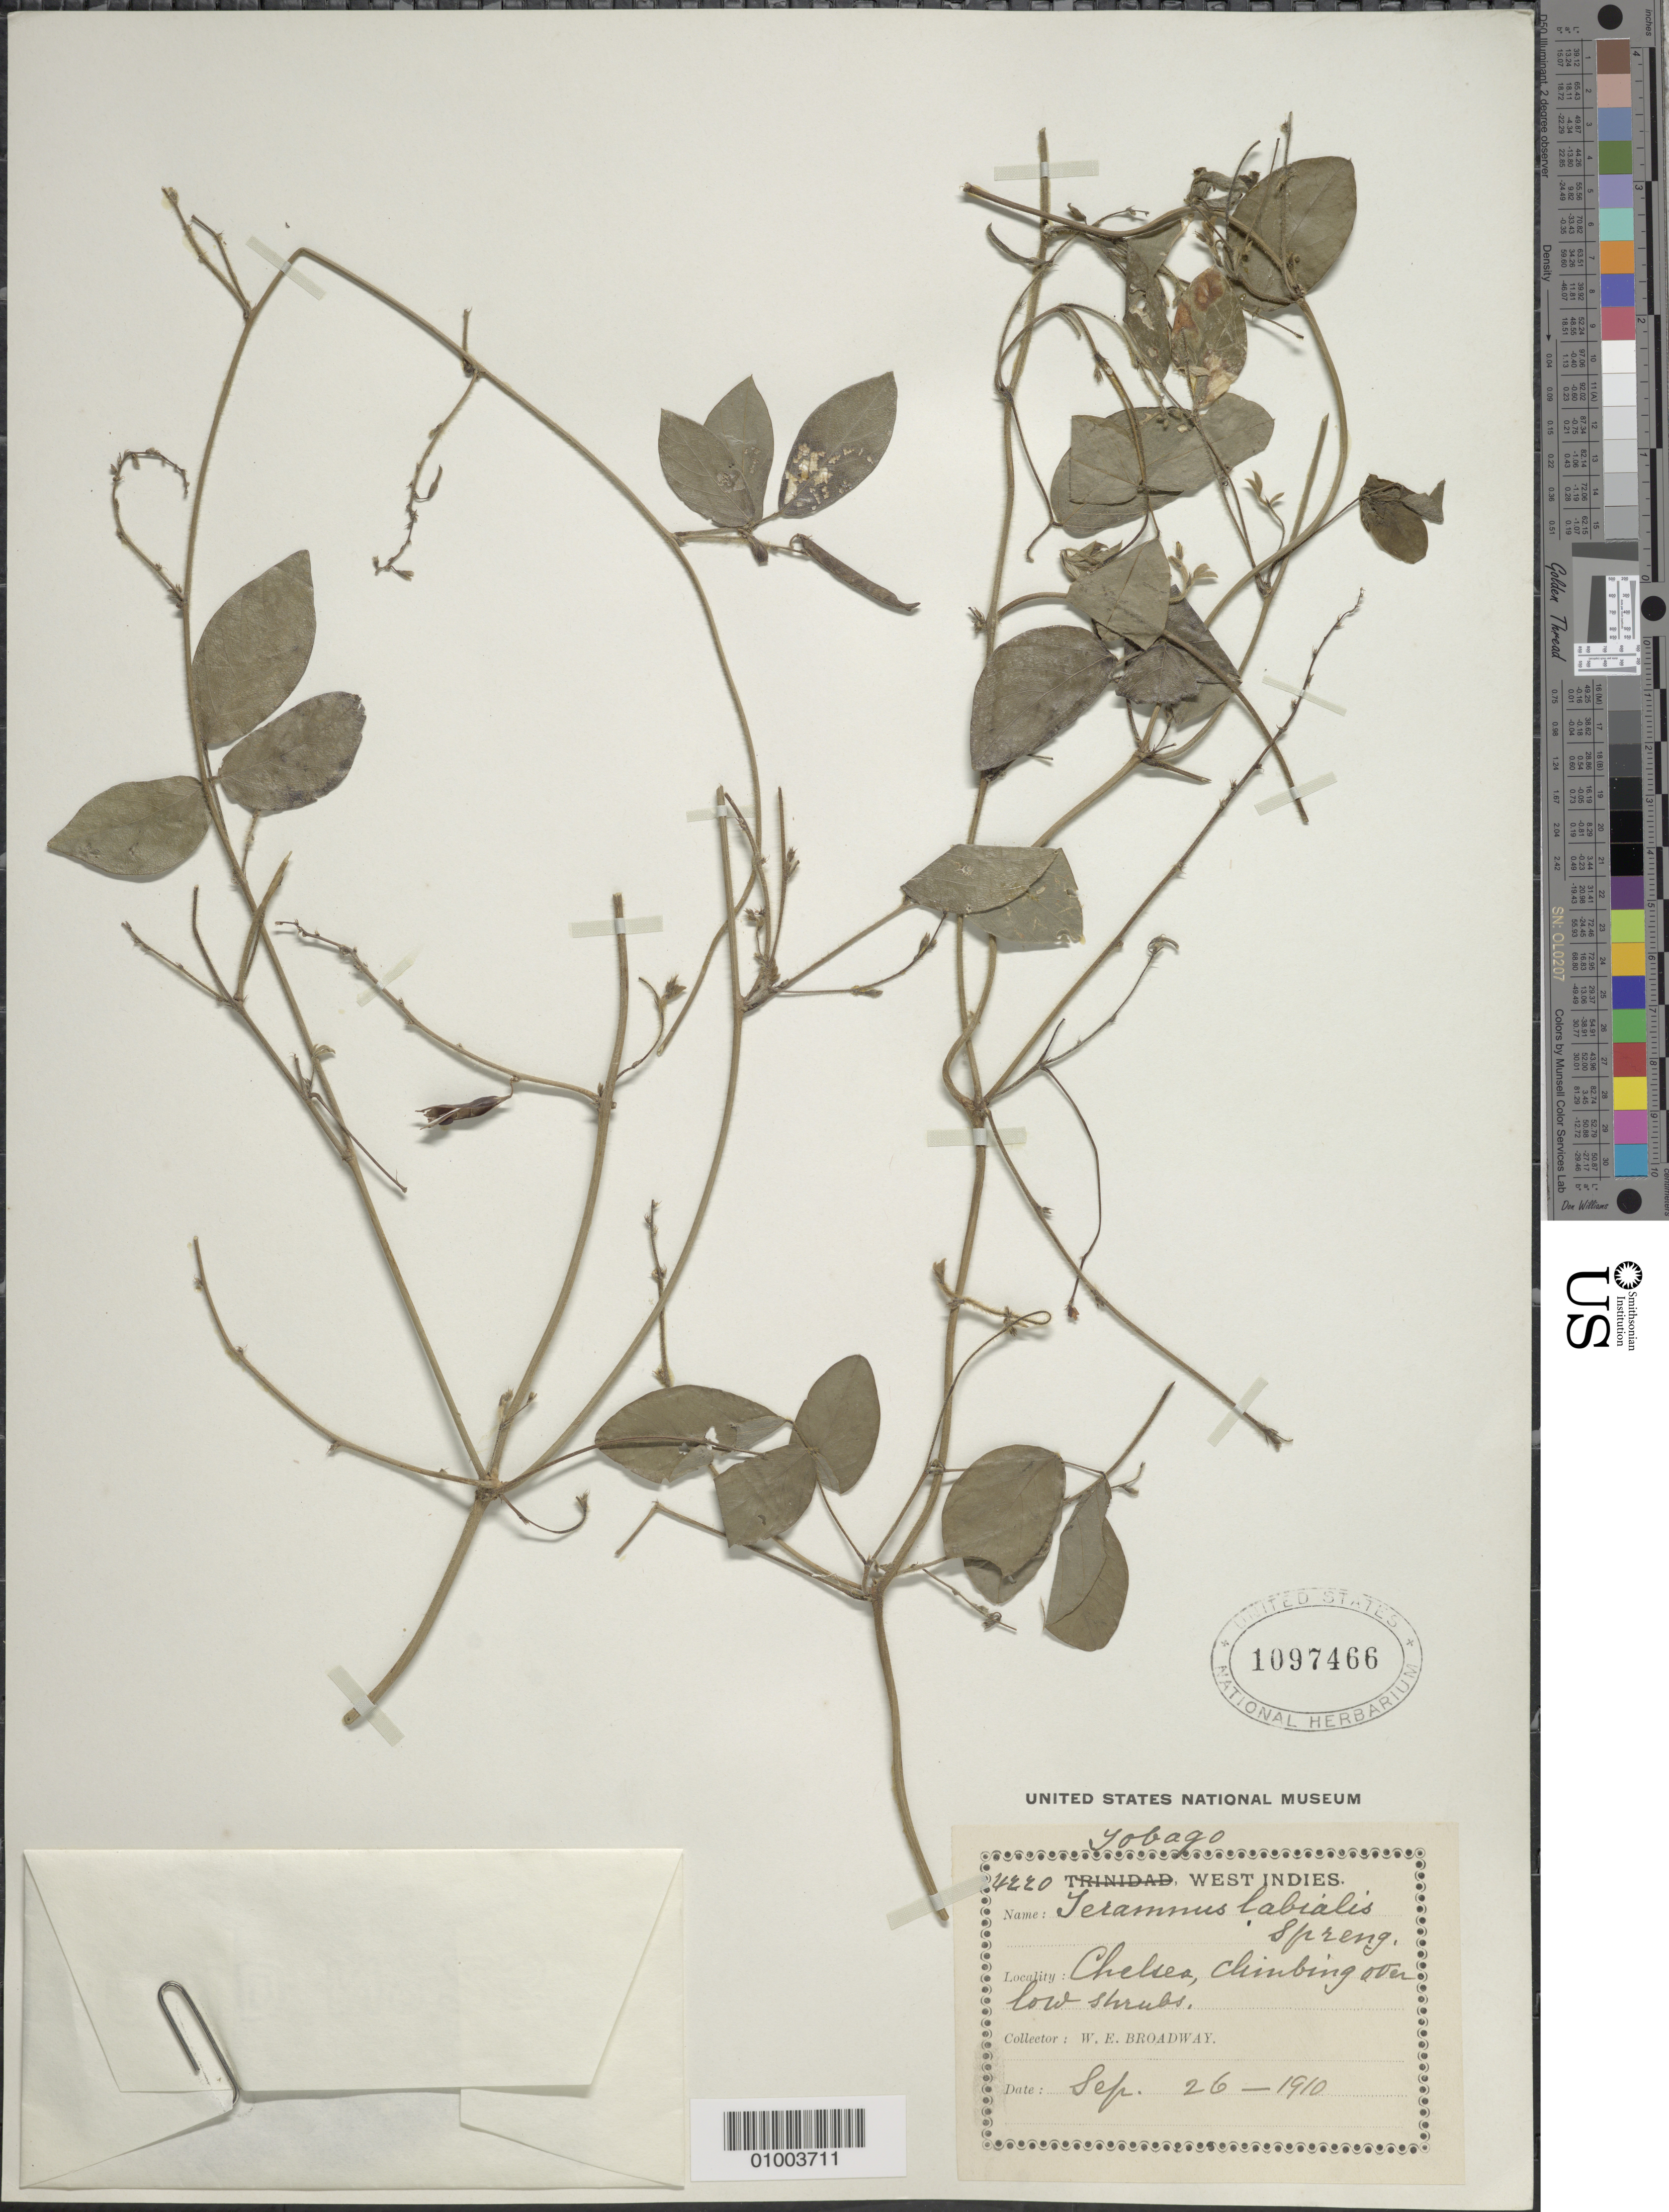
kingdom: Plantae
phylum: Tracheophyta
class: Magnoliopsida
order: Fabales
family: Fabaceae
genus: Teramnus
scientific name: Teramnus labialis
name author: (L. f.) Spreng.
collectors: W. E. Broadway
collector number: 4220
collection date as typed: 26 Sep 1910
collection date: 1910-09-26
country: Trinidad and Tobago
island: Tobago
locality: Chelsea, climbing over low shrubs.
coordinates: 0 N, 0 E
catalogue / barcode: US 1097466